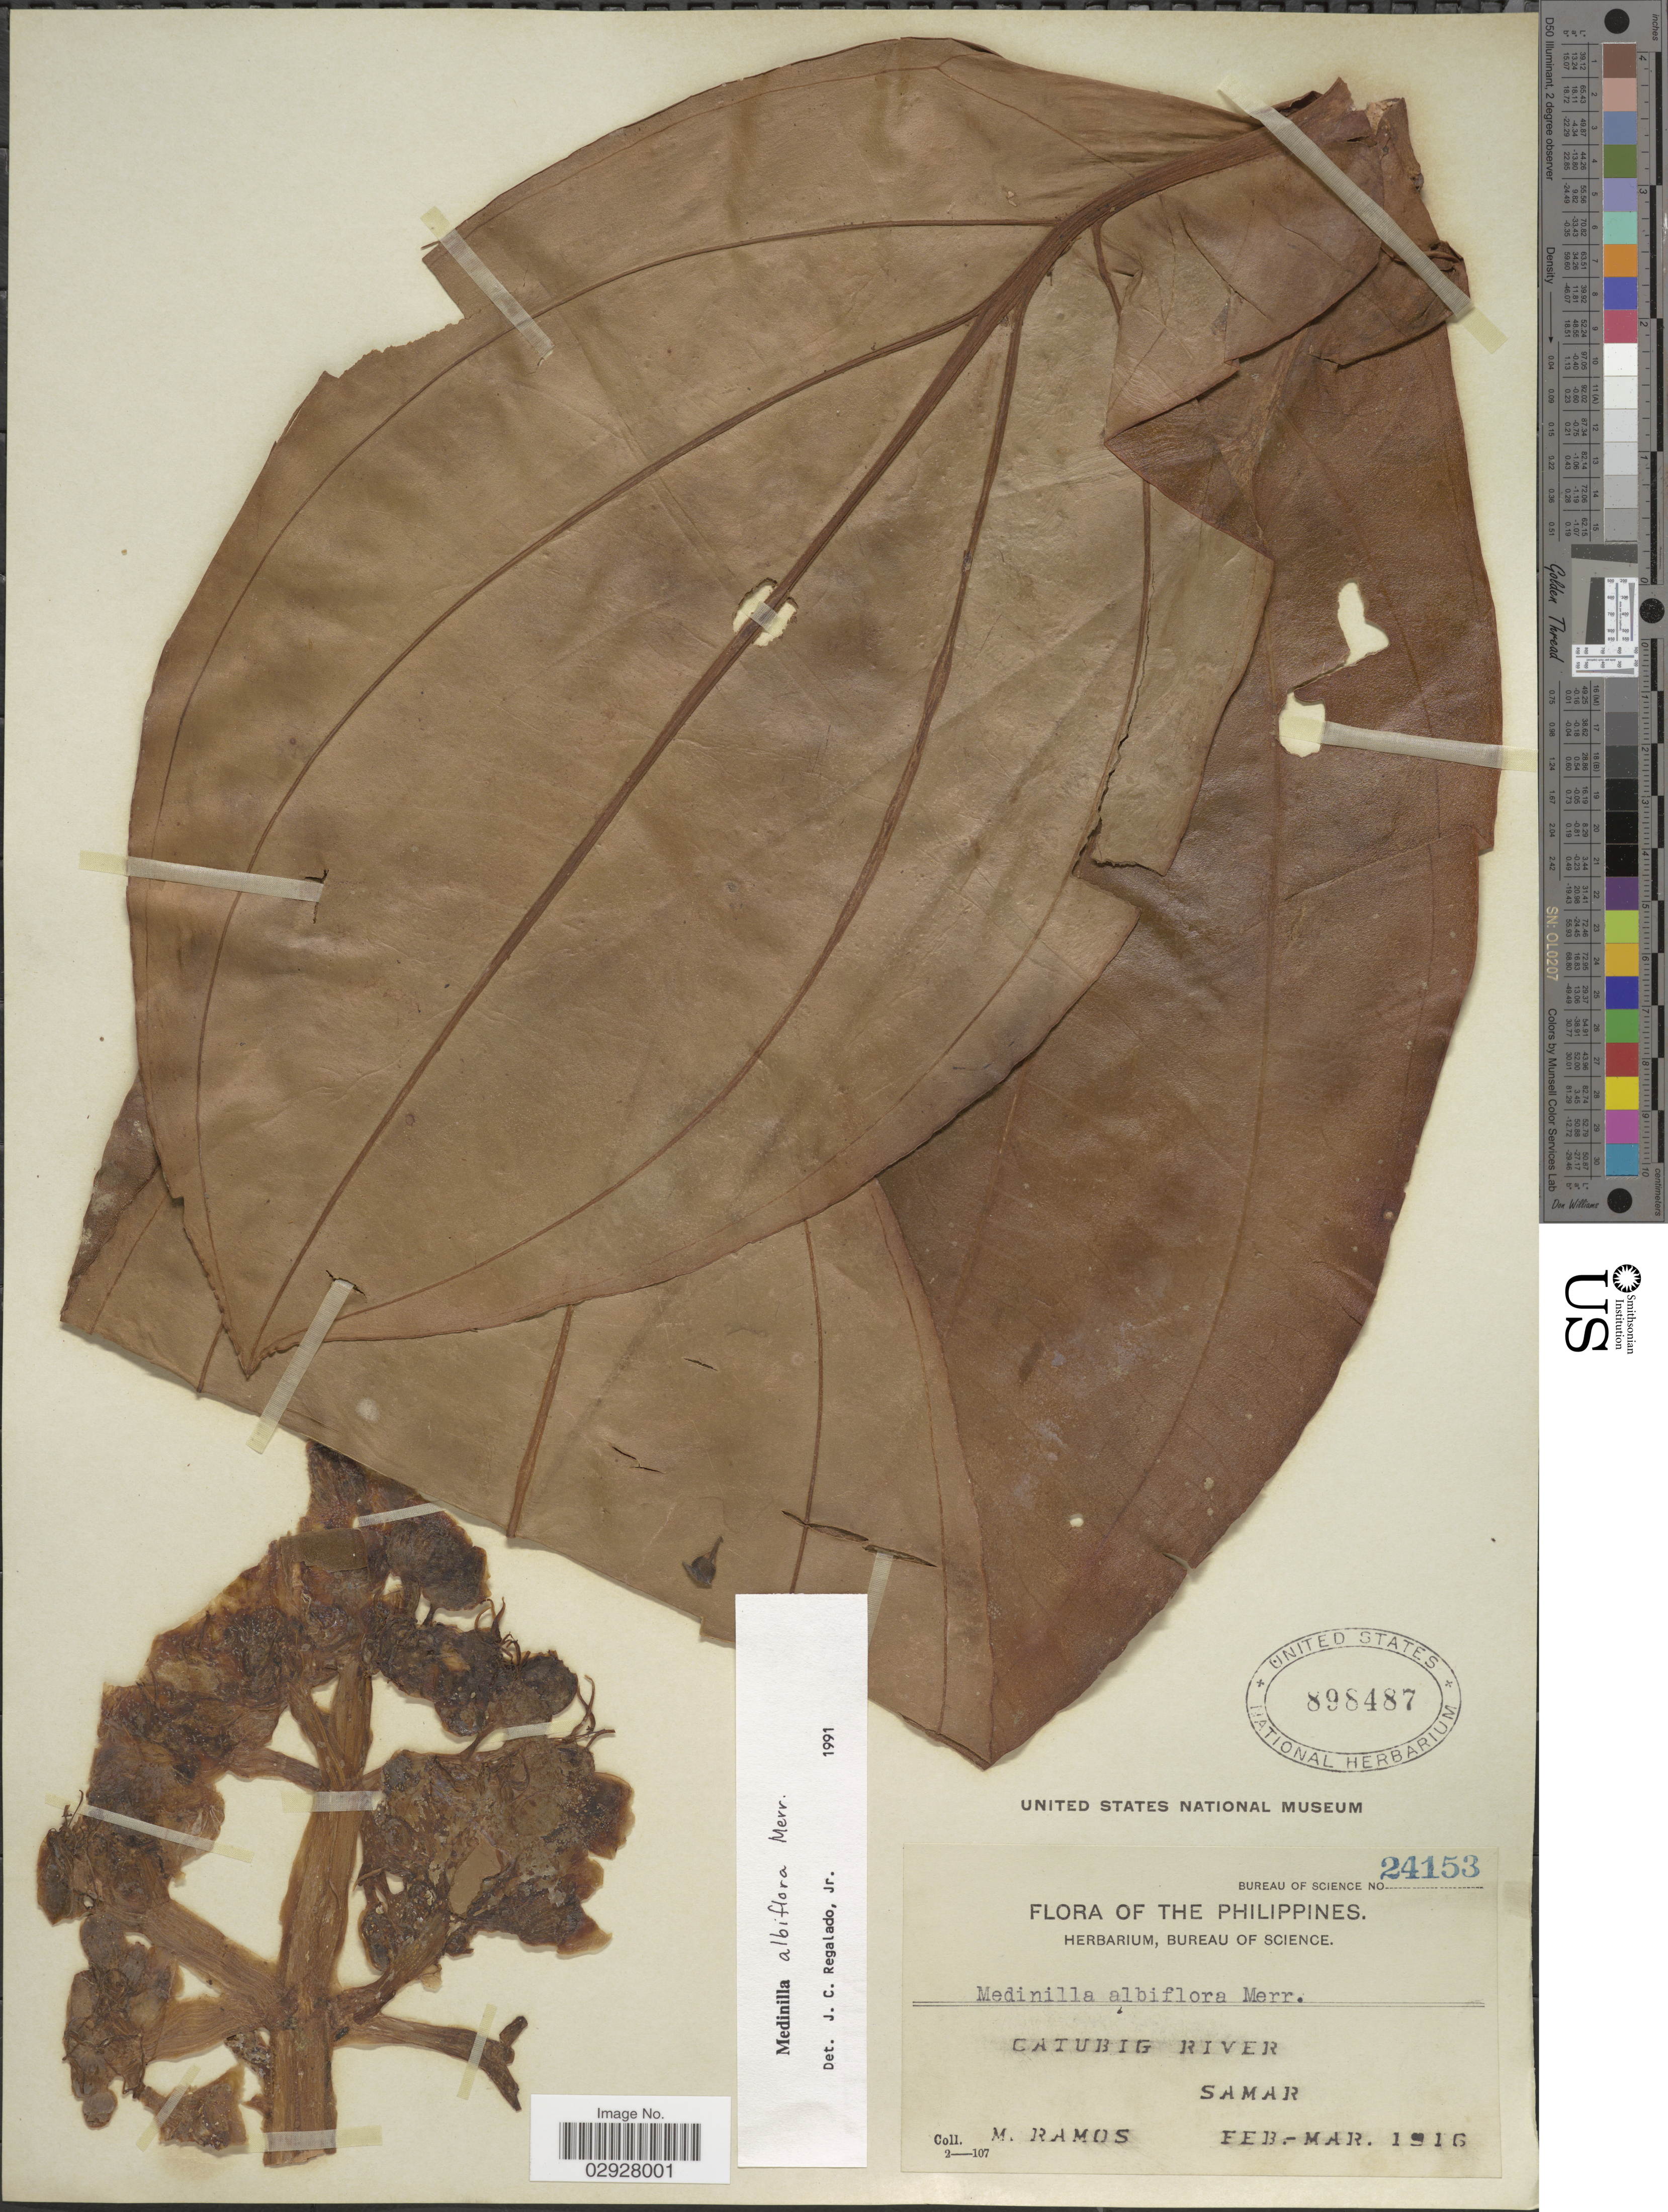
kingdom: Plantae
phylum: Tracheophyta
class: Magnoliopsida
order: Myrtales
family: Melastomataceae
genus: Medinilla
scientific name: Medinilla albiflora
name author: H. Perrier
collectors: M. Ramos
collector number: Bureau of Science 24153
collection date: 1916-02/1916-03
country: Philippines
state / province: Eastern Visayas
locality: Catubig River, Samar.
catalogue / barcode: US 898487